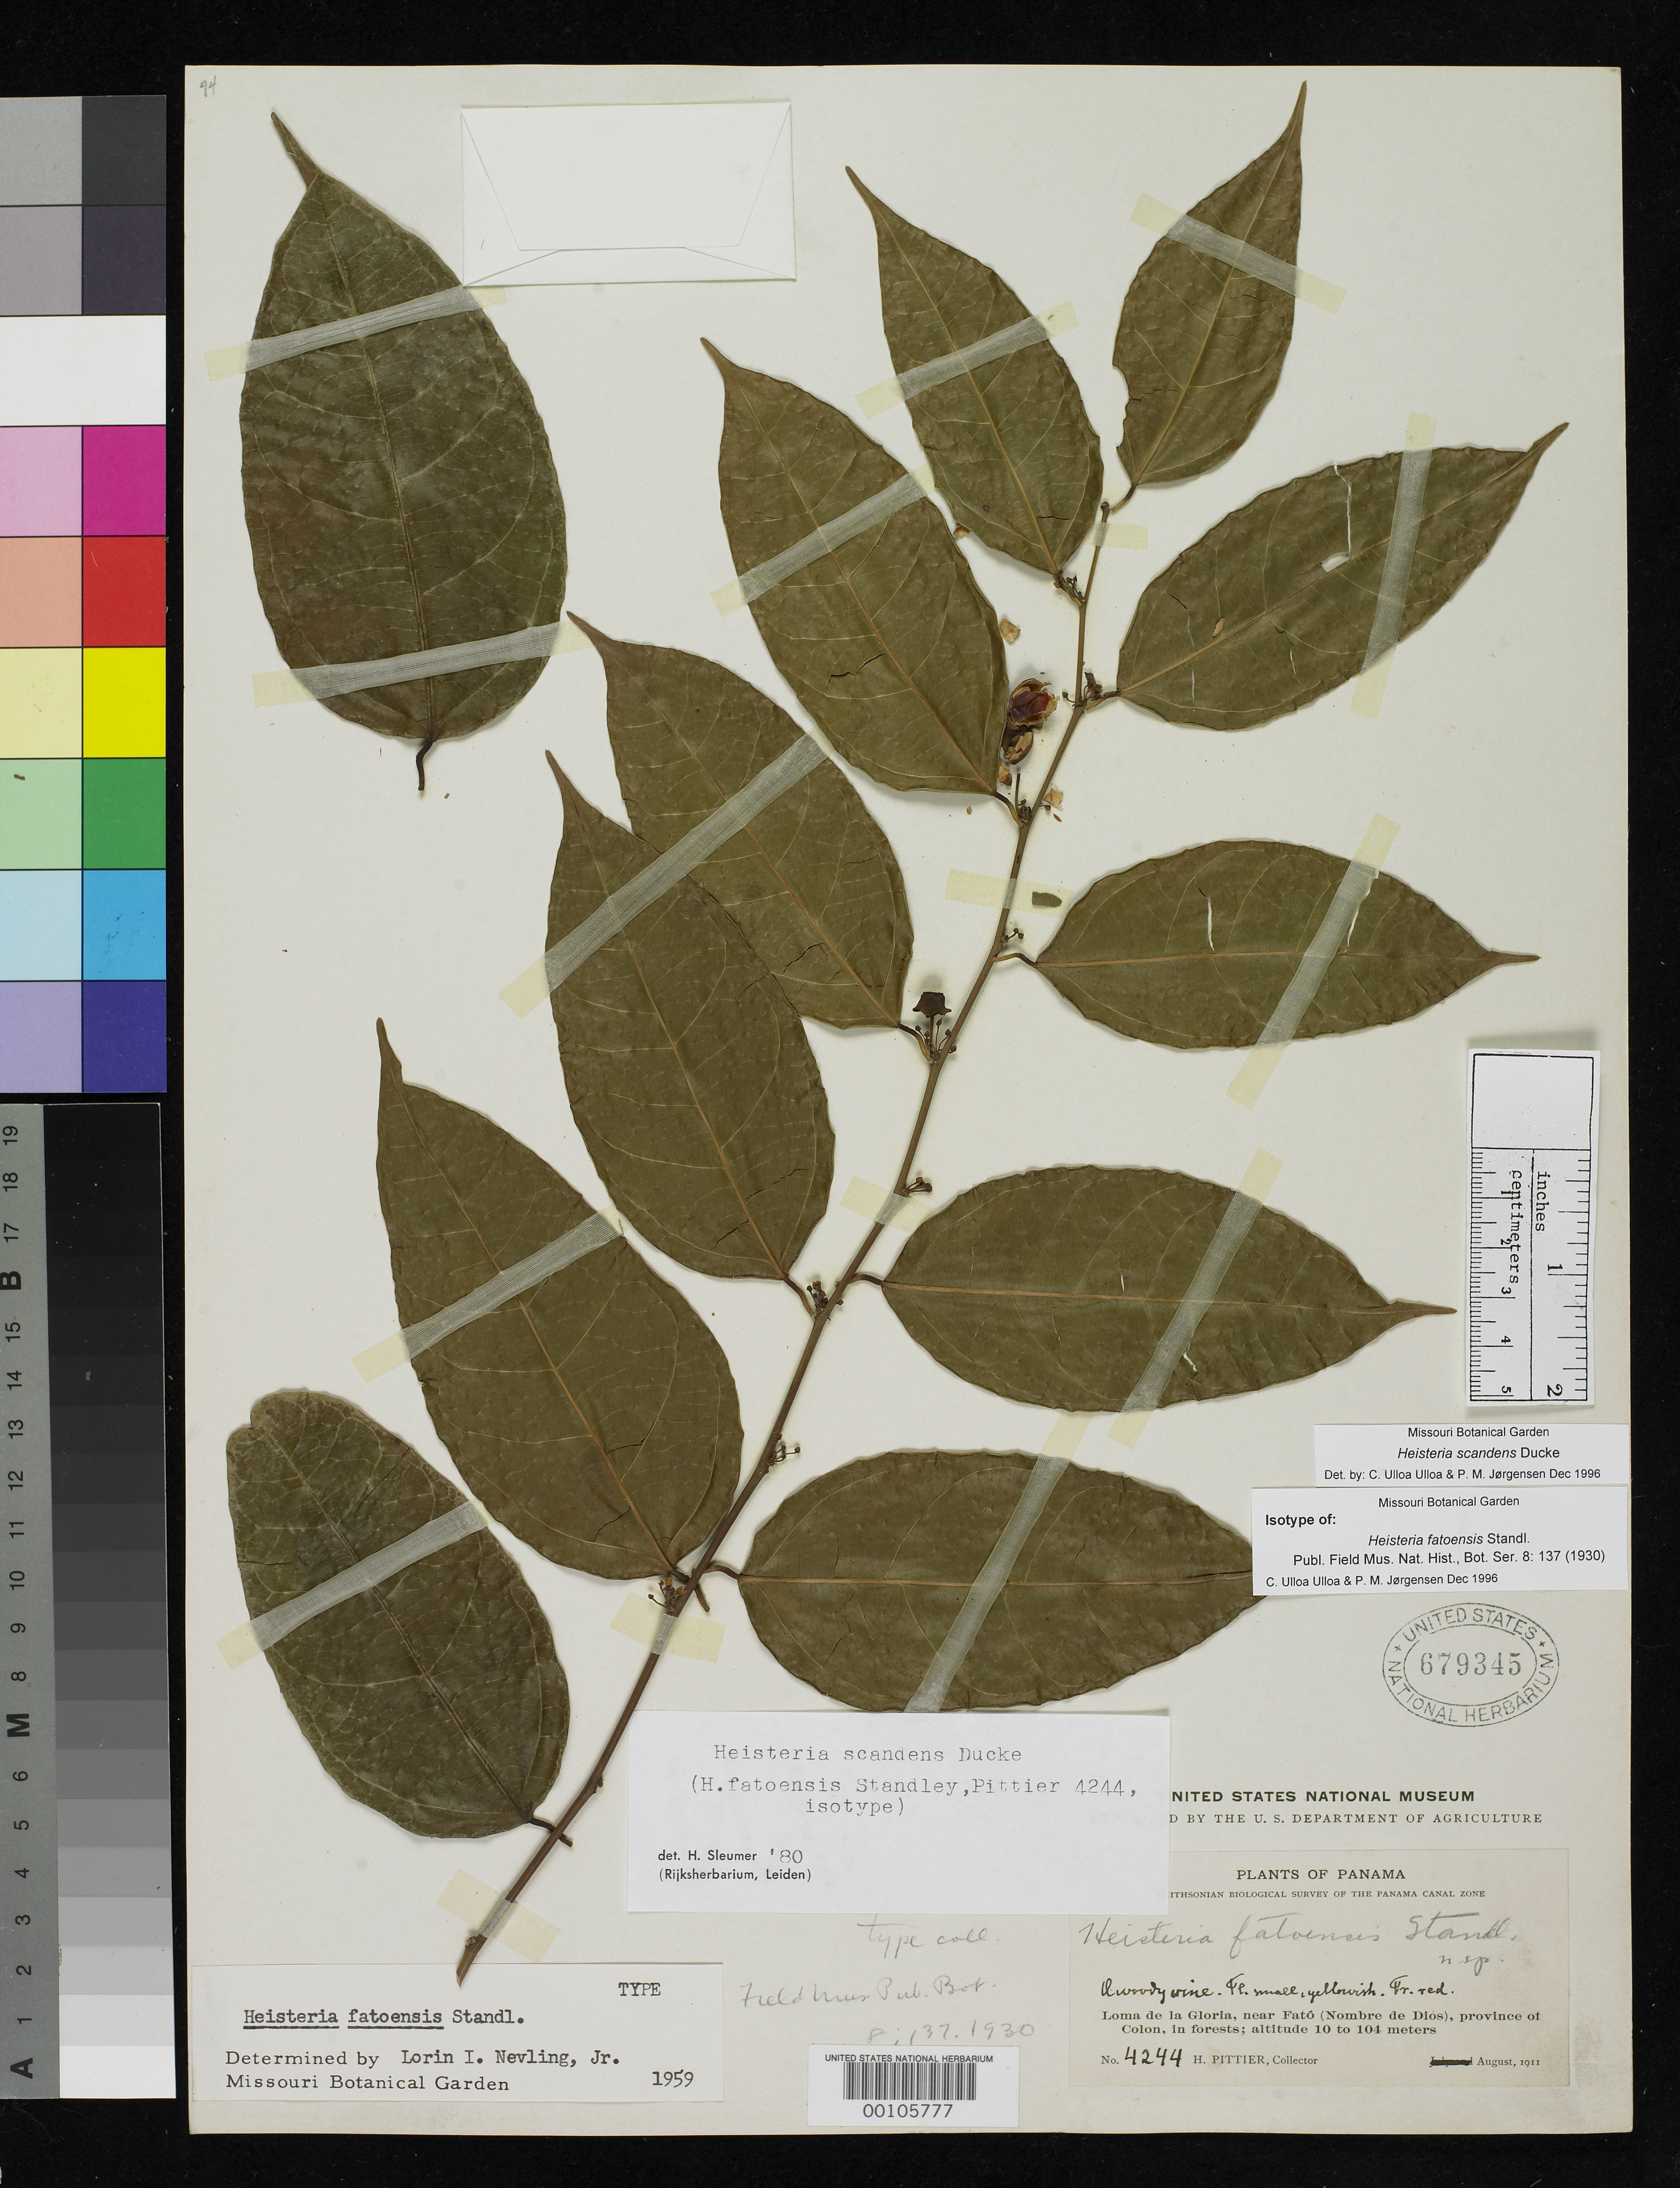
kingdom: Plantae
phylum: Tracheophyta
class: Magnoliopsida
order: Santalales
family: Erythropalaceae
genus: Heisteria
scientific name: Heisteria fatoensis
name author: Standl.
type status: Isotype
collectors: H. F. Pittier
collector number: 4244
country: Panama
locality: NW of Boquete towards Parque Nacional Volcan Baru.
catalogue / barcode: US 679345